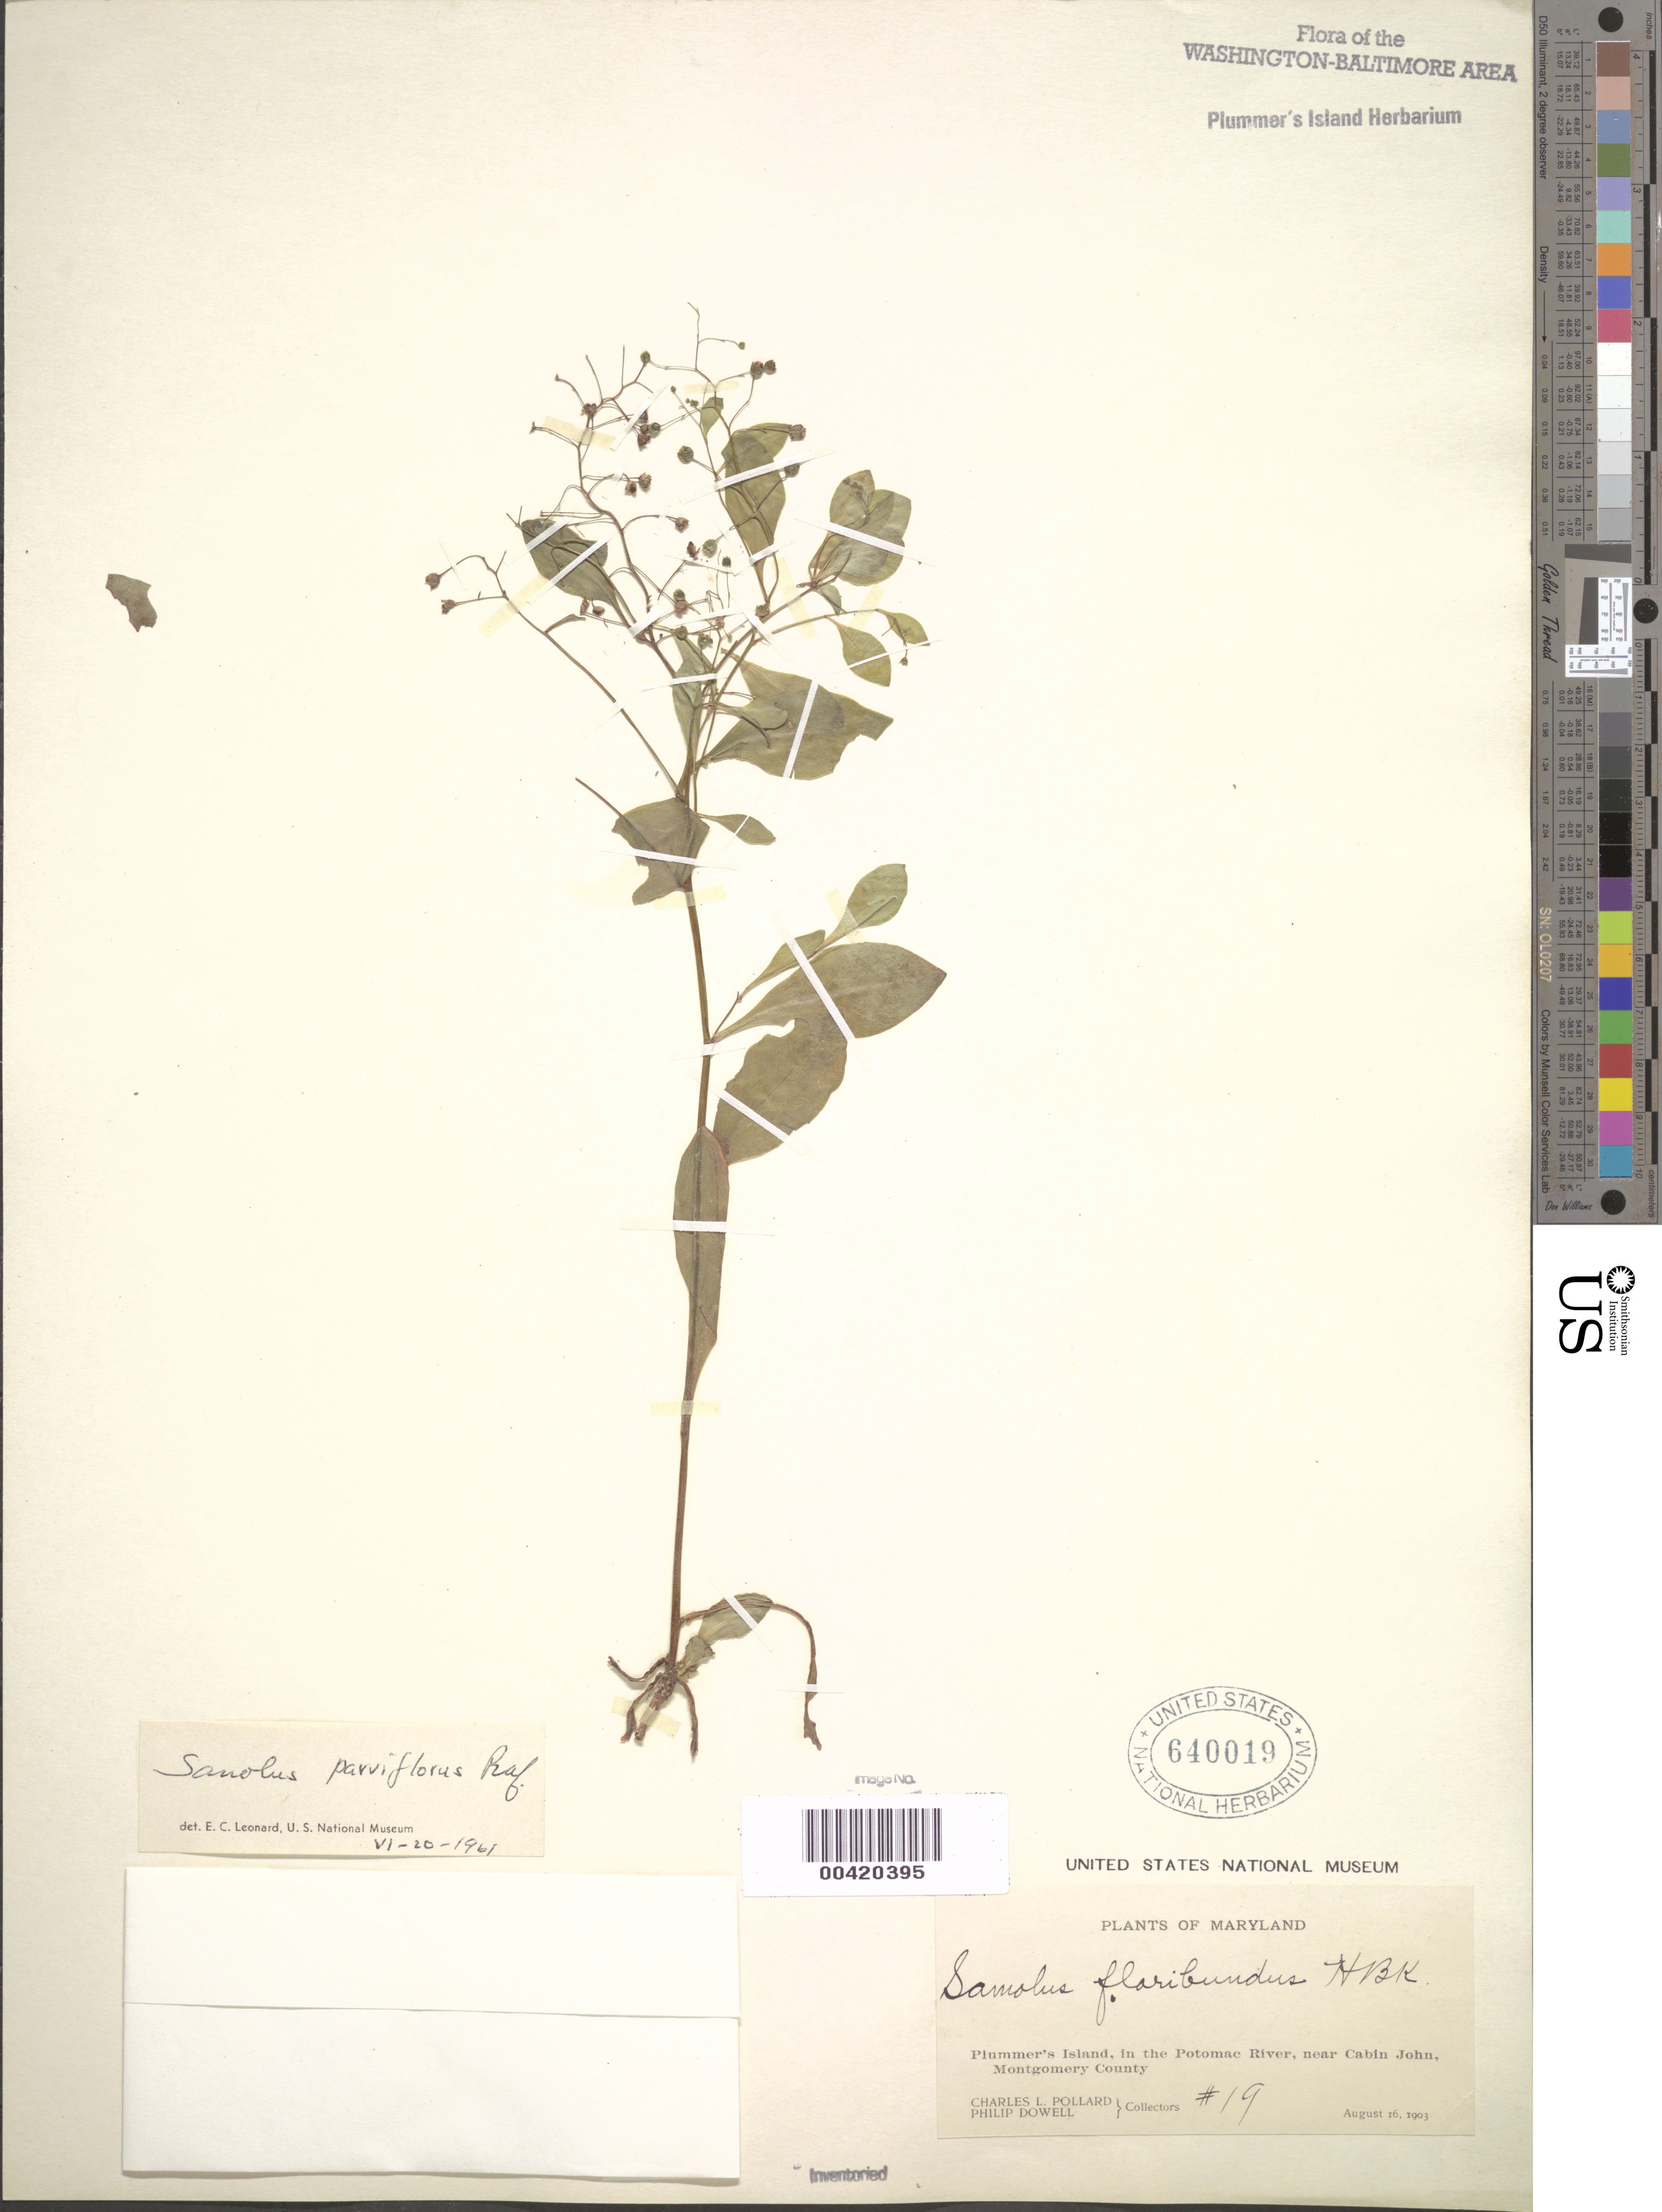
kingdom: Plantae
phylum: Tracheophyta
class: Magnoliopsida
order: Ericales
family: Primulaceae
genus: Samolus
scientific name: Samolus parviflorus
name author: Raf.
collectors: C. L. Pollard & P. Dowell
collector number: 19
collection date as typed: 16 Aug 1903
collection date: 1903-08-16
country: United States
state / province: Maryland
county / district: Montgomery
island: Plummers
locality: Plummer's Island C. & O. Canal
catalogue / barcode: US 640019